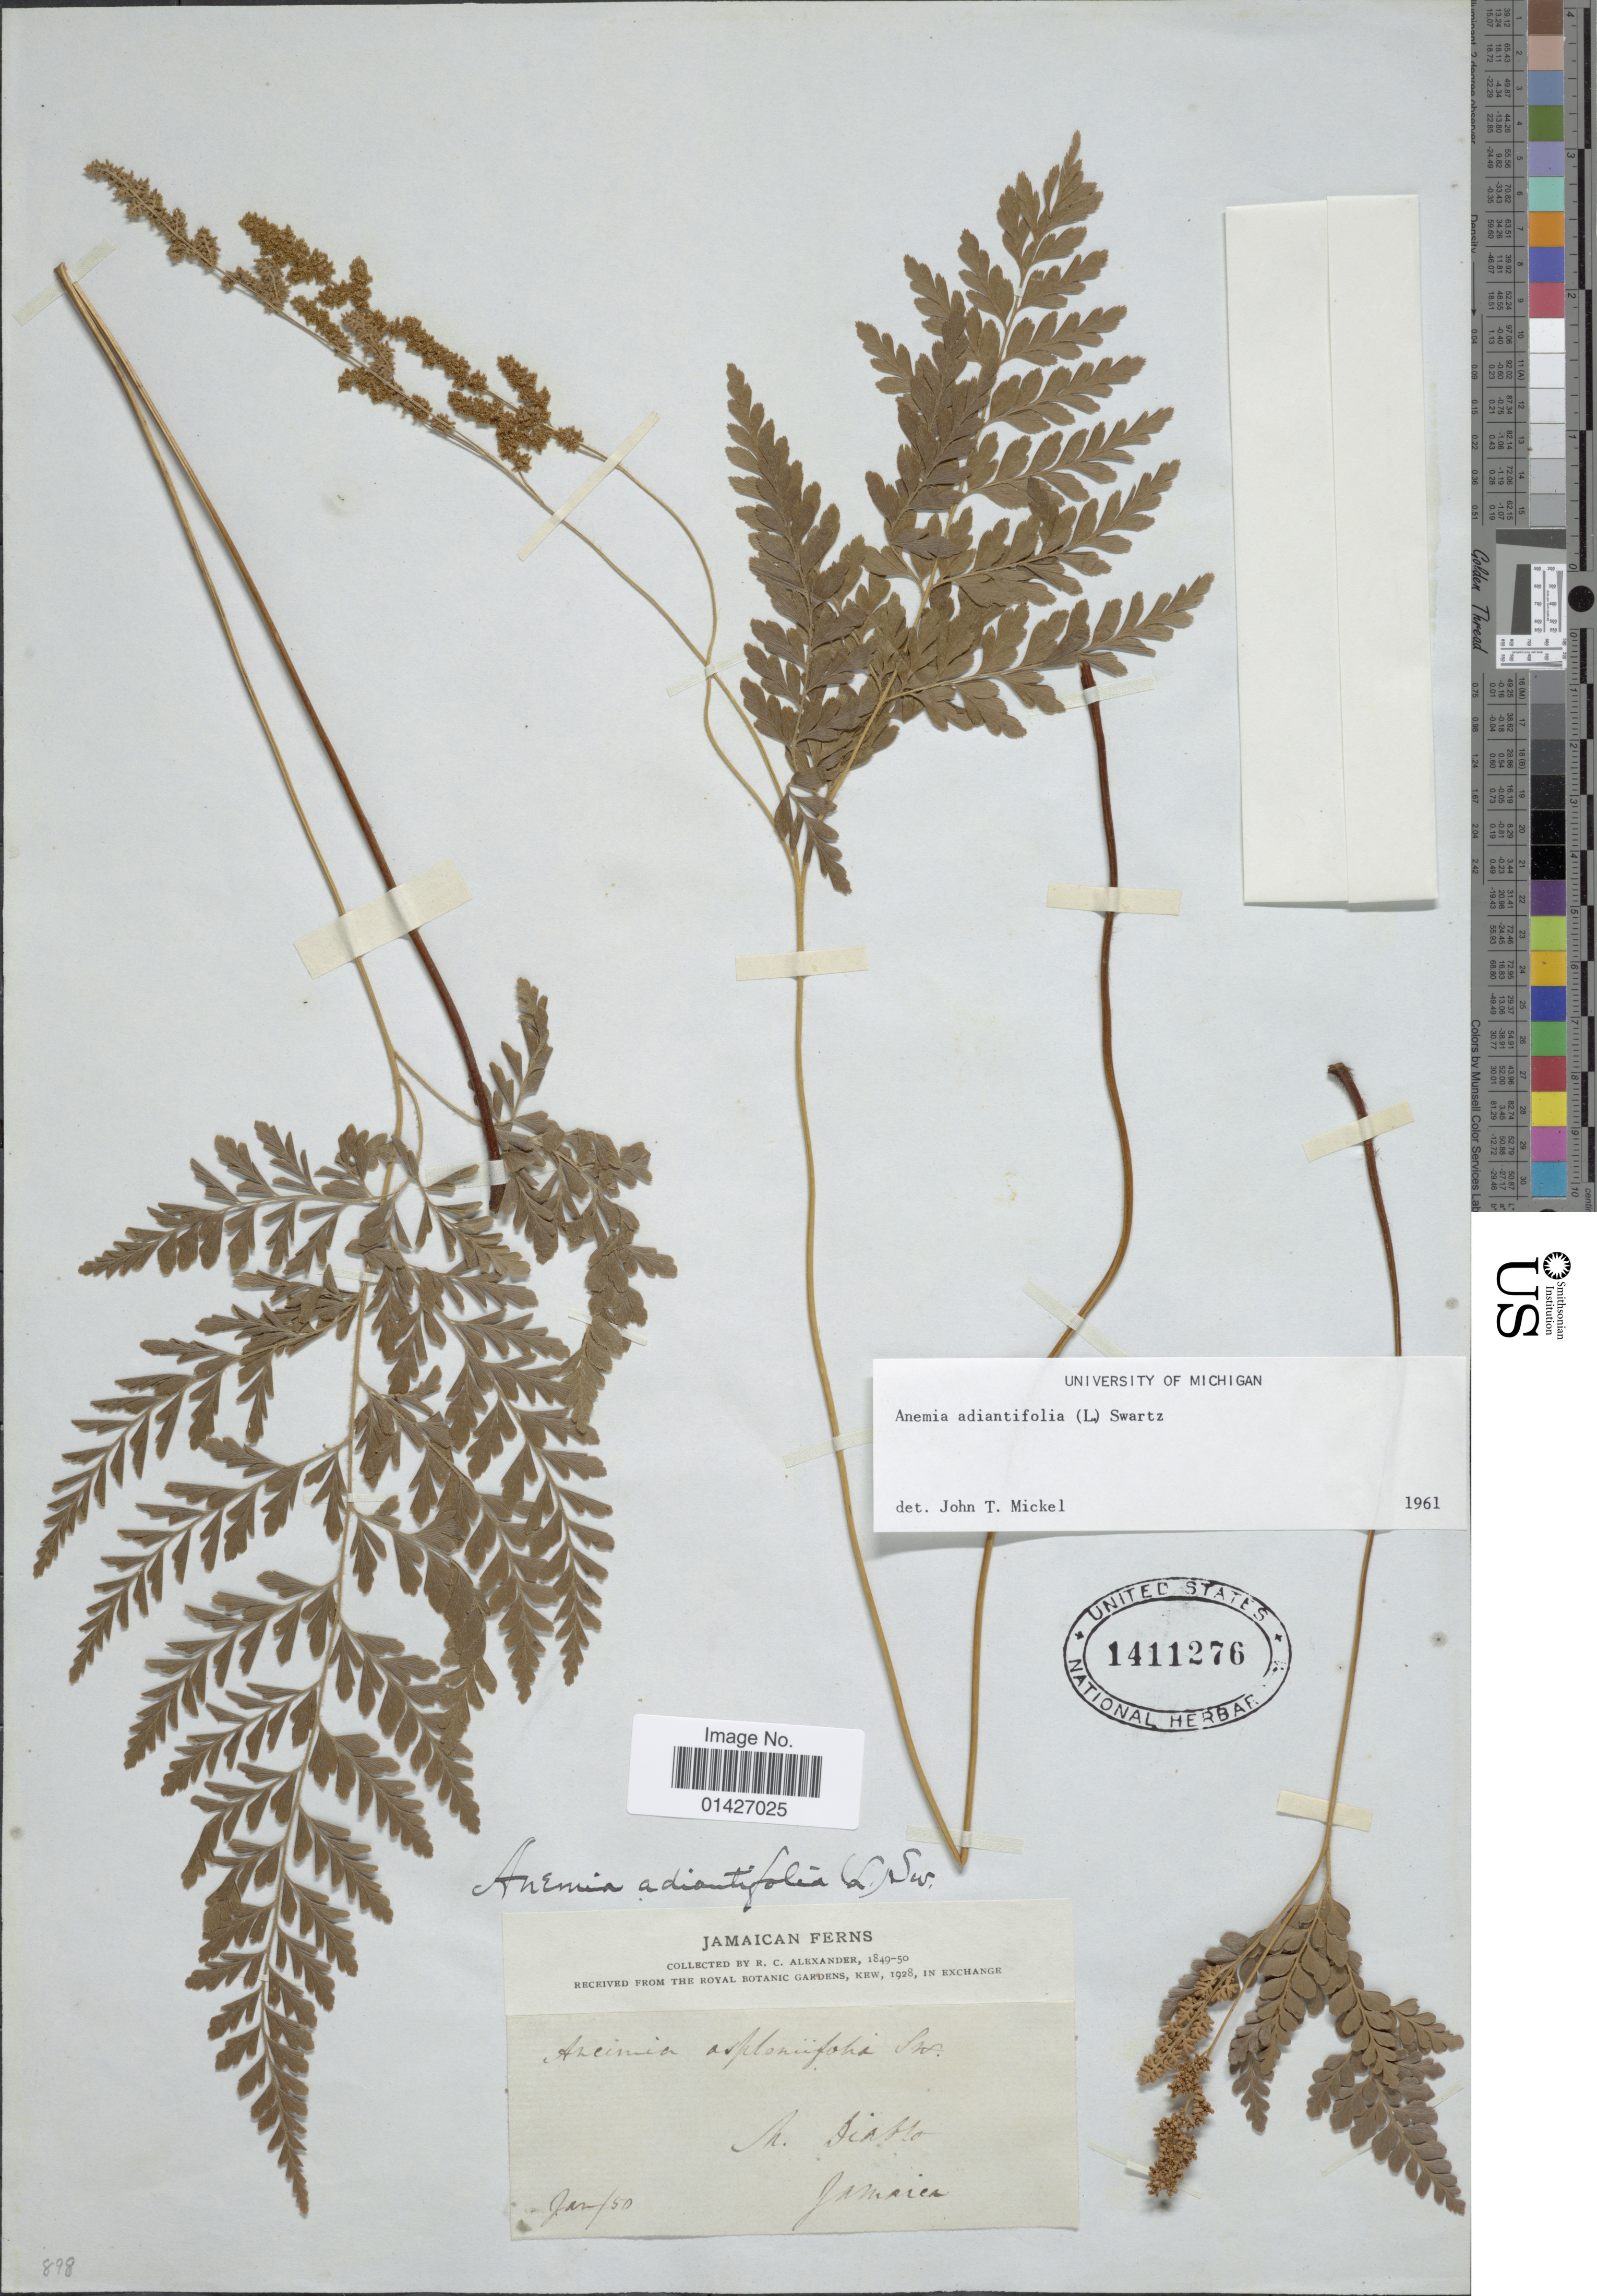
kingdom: Plantae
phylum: Tracheophyta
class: Polypodiopsida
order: Schizaeales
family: Anemiaceae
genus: Anemia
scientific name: Anemia adiantifolia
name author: (L.) Sw.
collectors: R. C. Alexander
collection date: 1850-01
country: Jamaica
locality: M. Diablo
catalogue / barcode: US 1411276